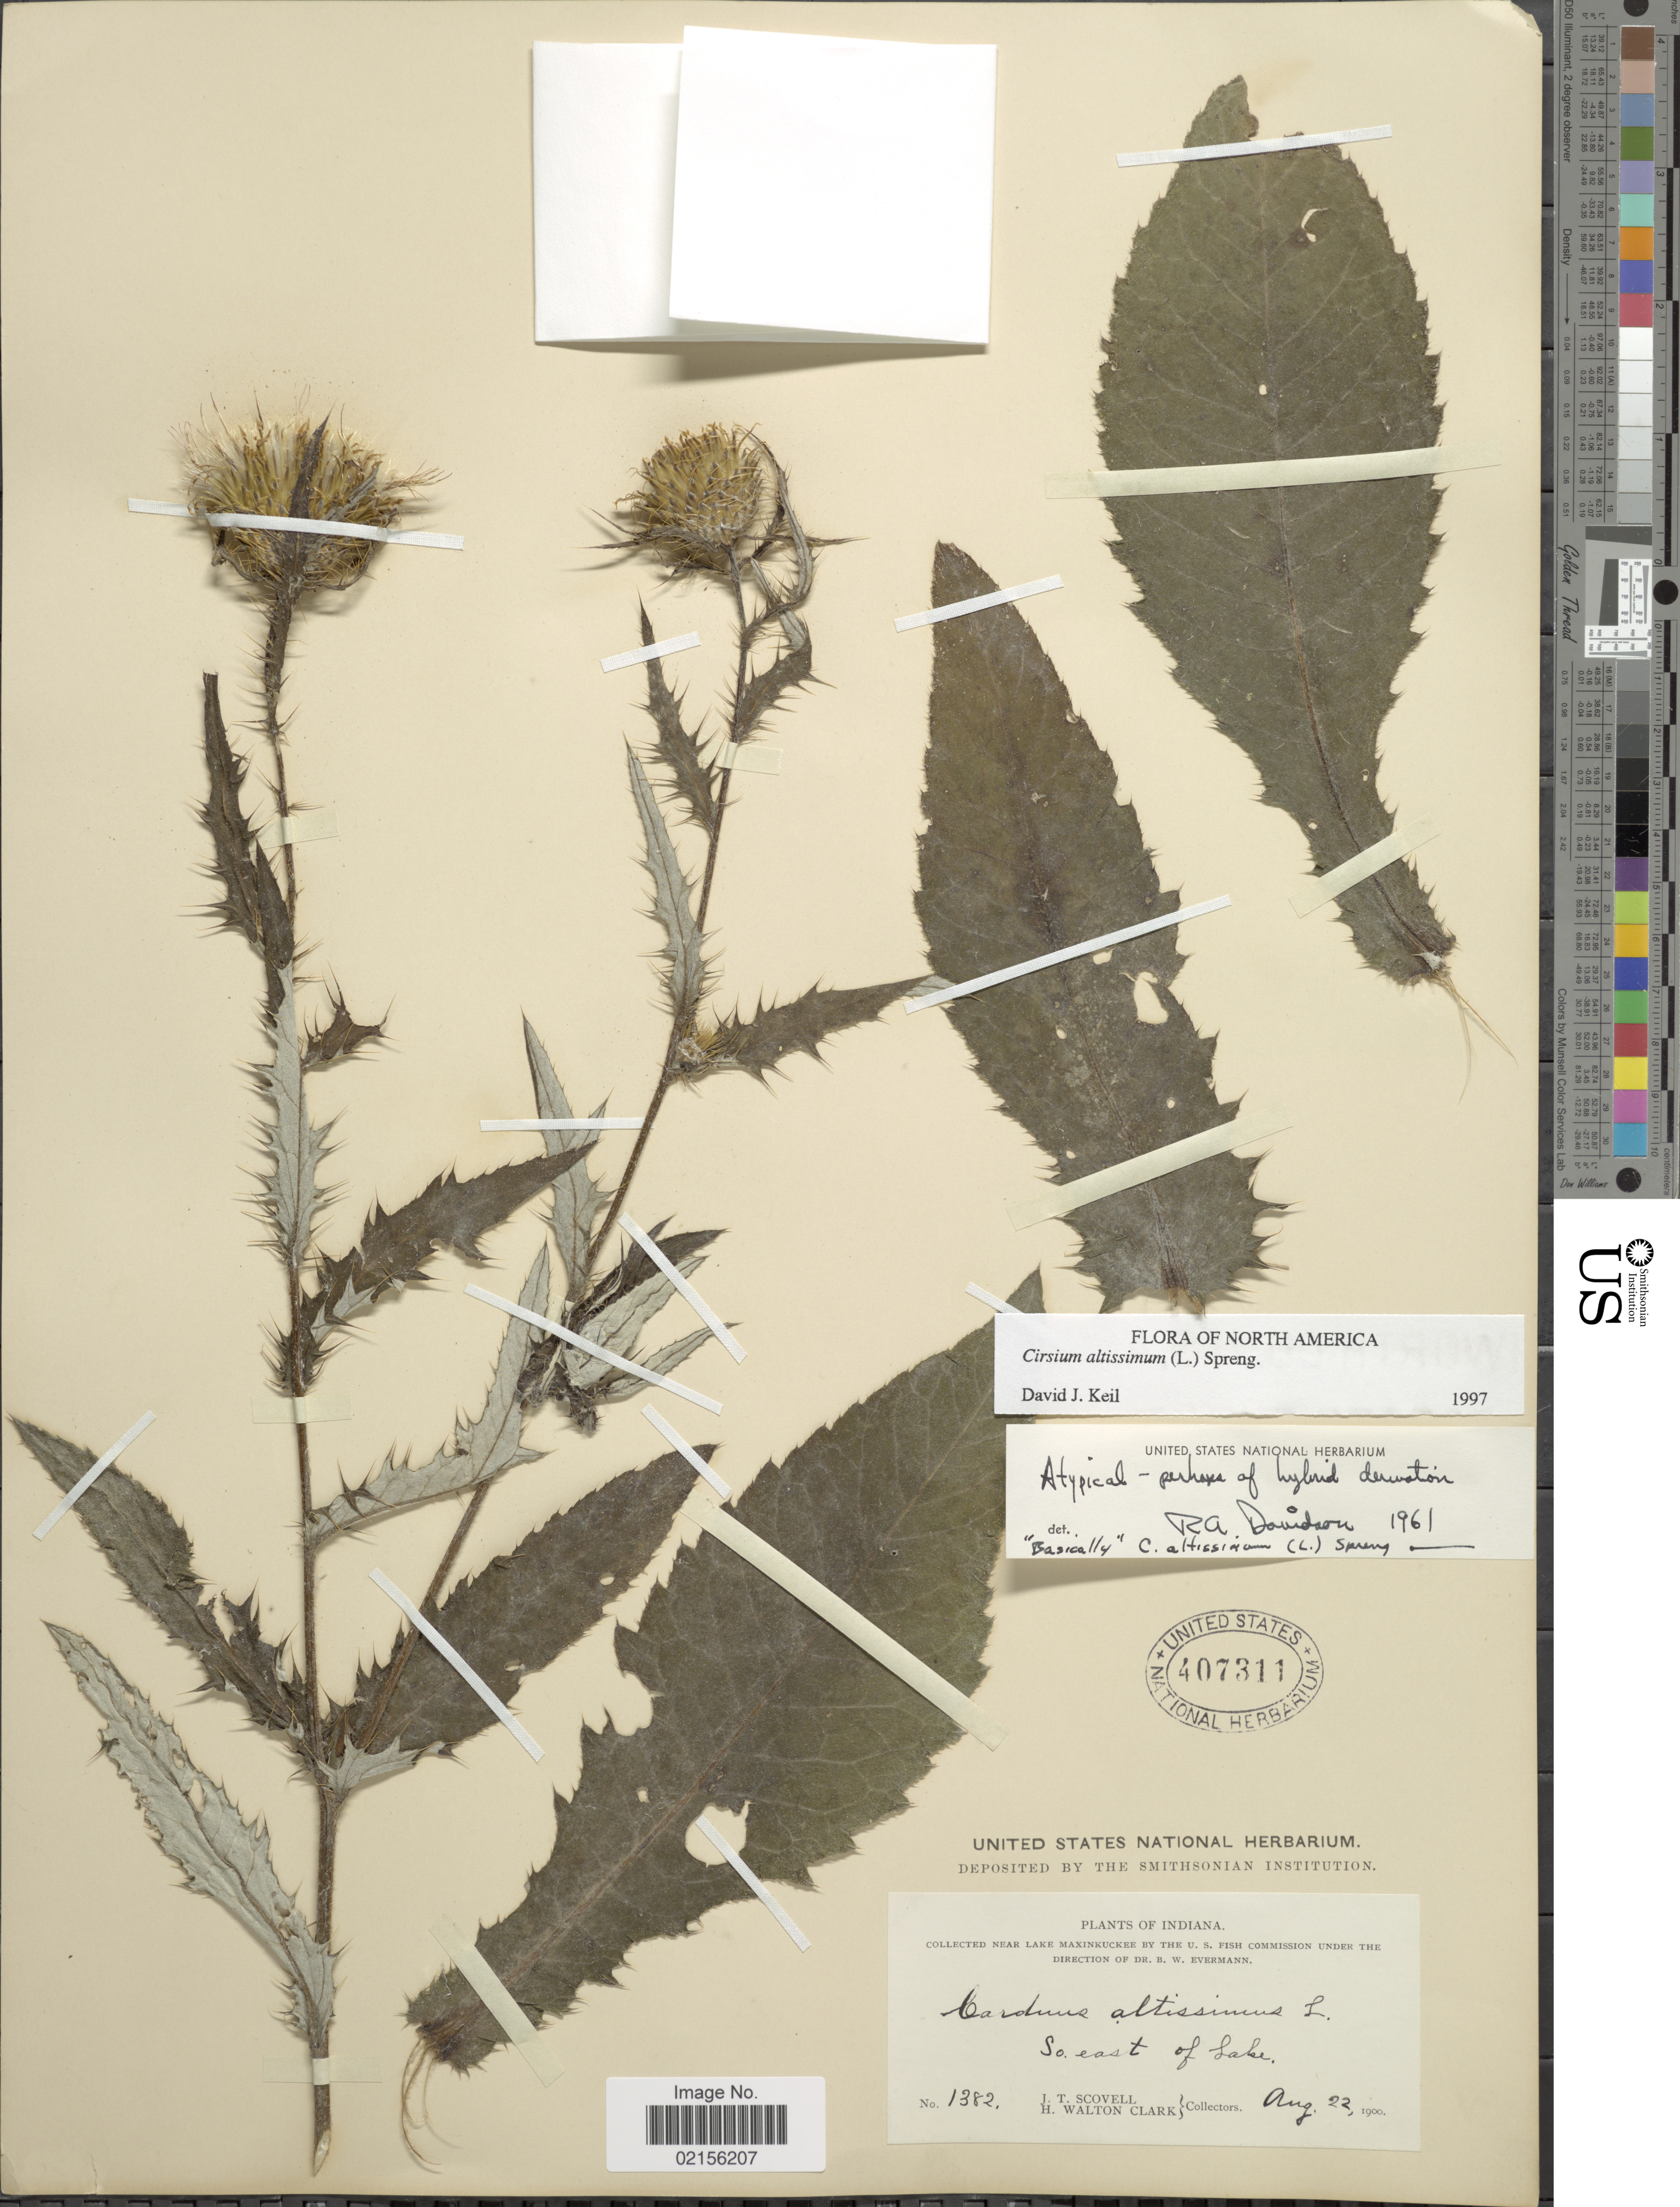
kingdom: Plantae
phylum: Tracheophyta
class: Magnoliopsida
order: Asterales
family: Asteraceae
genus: Cirsium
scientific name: Cirsium altissimum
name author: (L.) Spreng.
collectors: J. T. Scovell & H. W. Clark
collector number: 1382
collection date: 1900-08-22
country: United States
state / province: Indiana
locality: So east of Lake, near Lake Maxinkucker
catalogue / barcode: US 407311